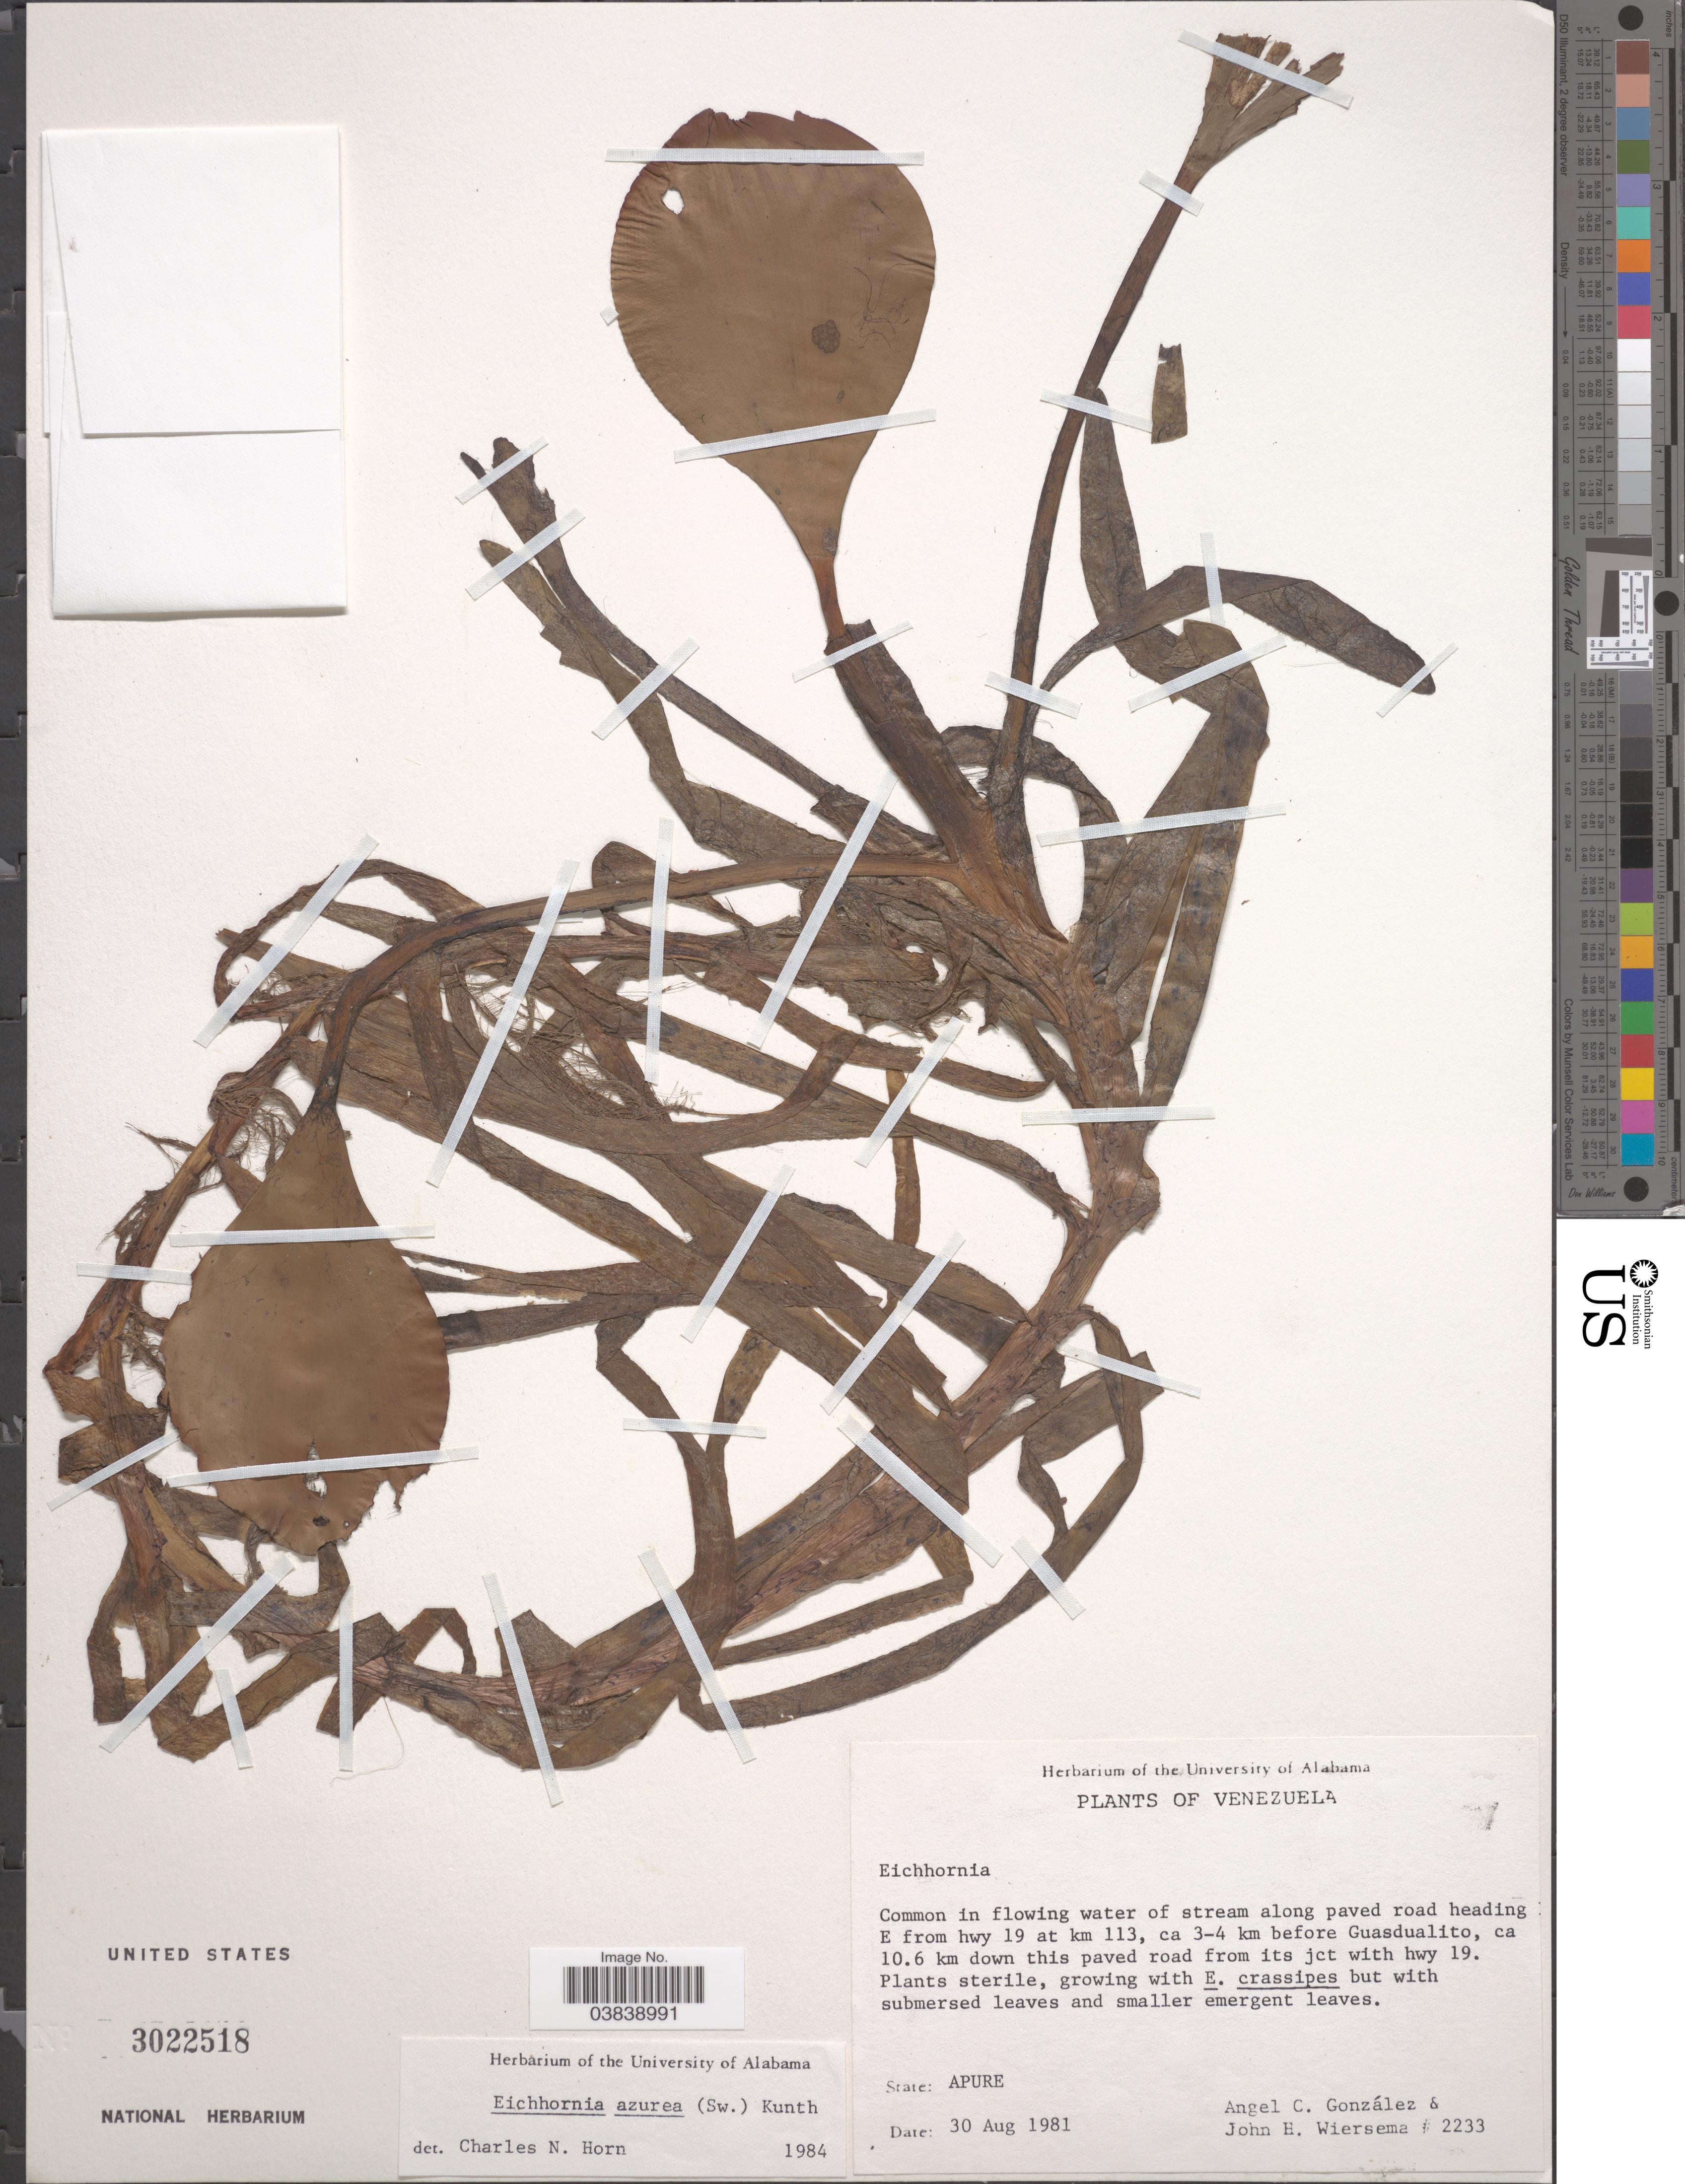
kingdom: Plantae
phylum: Tracheophyta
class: Liliopsida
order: Commelinales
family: Pontederiaceae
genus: Eichhornia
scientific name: Eichhornia azurea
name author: (Sw.) Kunth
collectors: A. C. González & J. H. Wiersema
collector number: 2233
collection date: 1981-08-30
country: Venezuela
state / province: Apure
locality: Along paved road heading E from hwy 19 at km 113, ca 3-4 km before Guasdualito, ca 10.6 km down this paved road from its jct with hwy 19.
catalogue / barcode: US 3022518